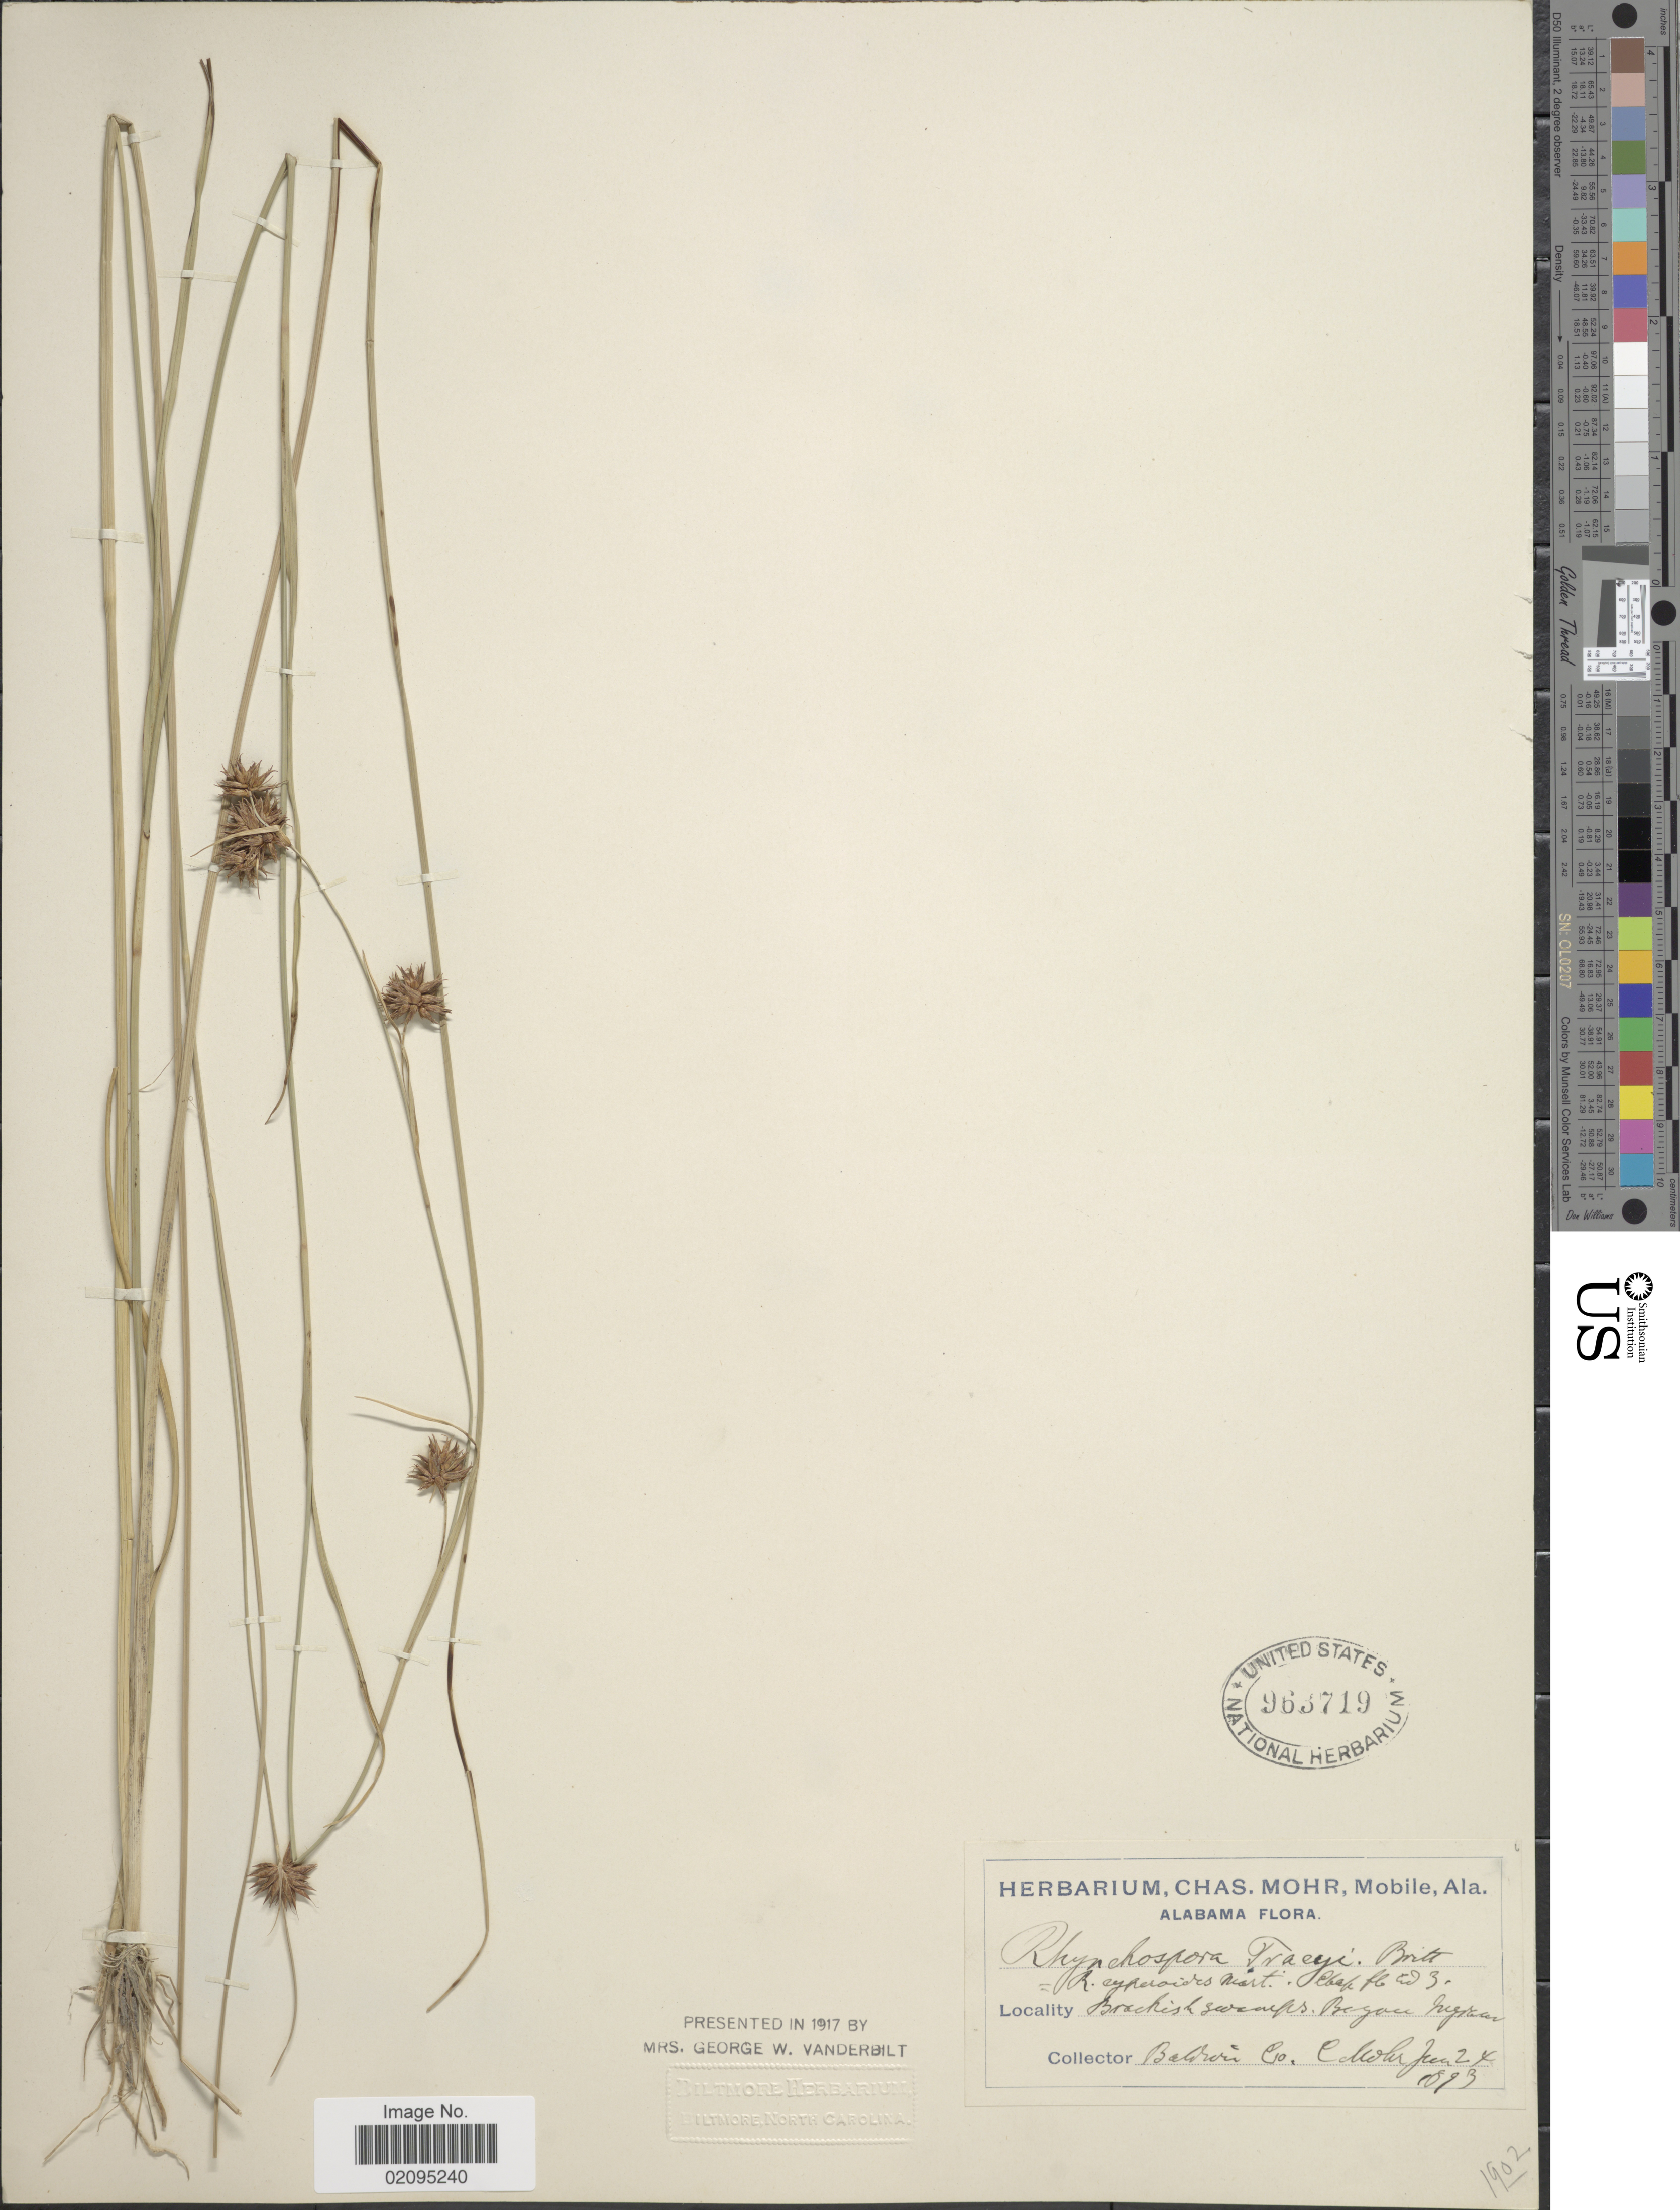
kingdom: Plantae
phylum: Tracheophyta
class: Liliopsida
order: Poales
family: Cyperaceae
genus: Rhynchospora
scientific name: Rhynchospora tracyi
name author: Britton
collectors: Mohr, C. T. (herbarium)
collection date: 1893-06-24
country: United States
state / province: Alabama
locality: Brackish swamps, Bayou , Baldwin Co.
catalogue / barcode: US 963719